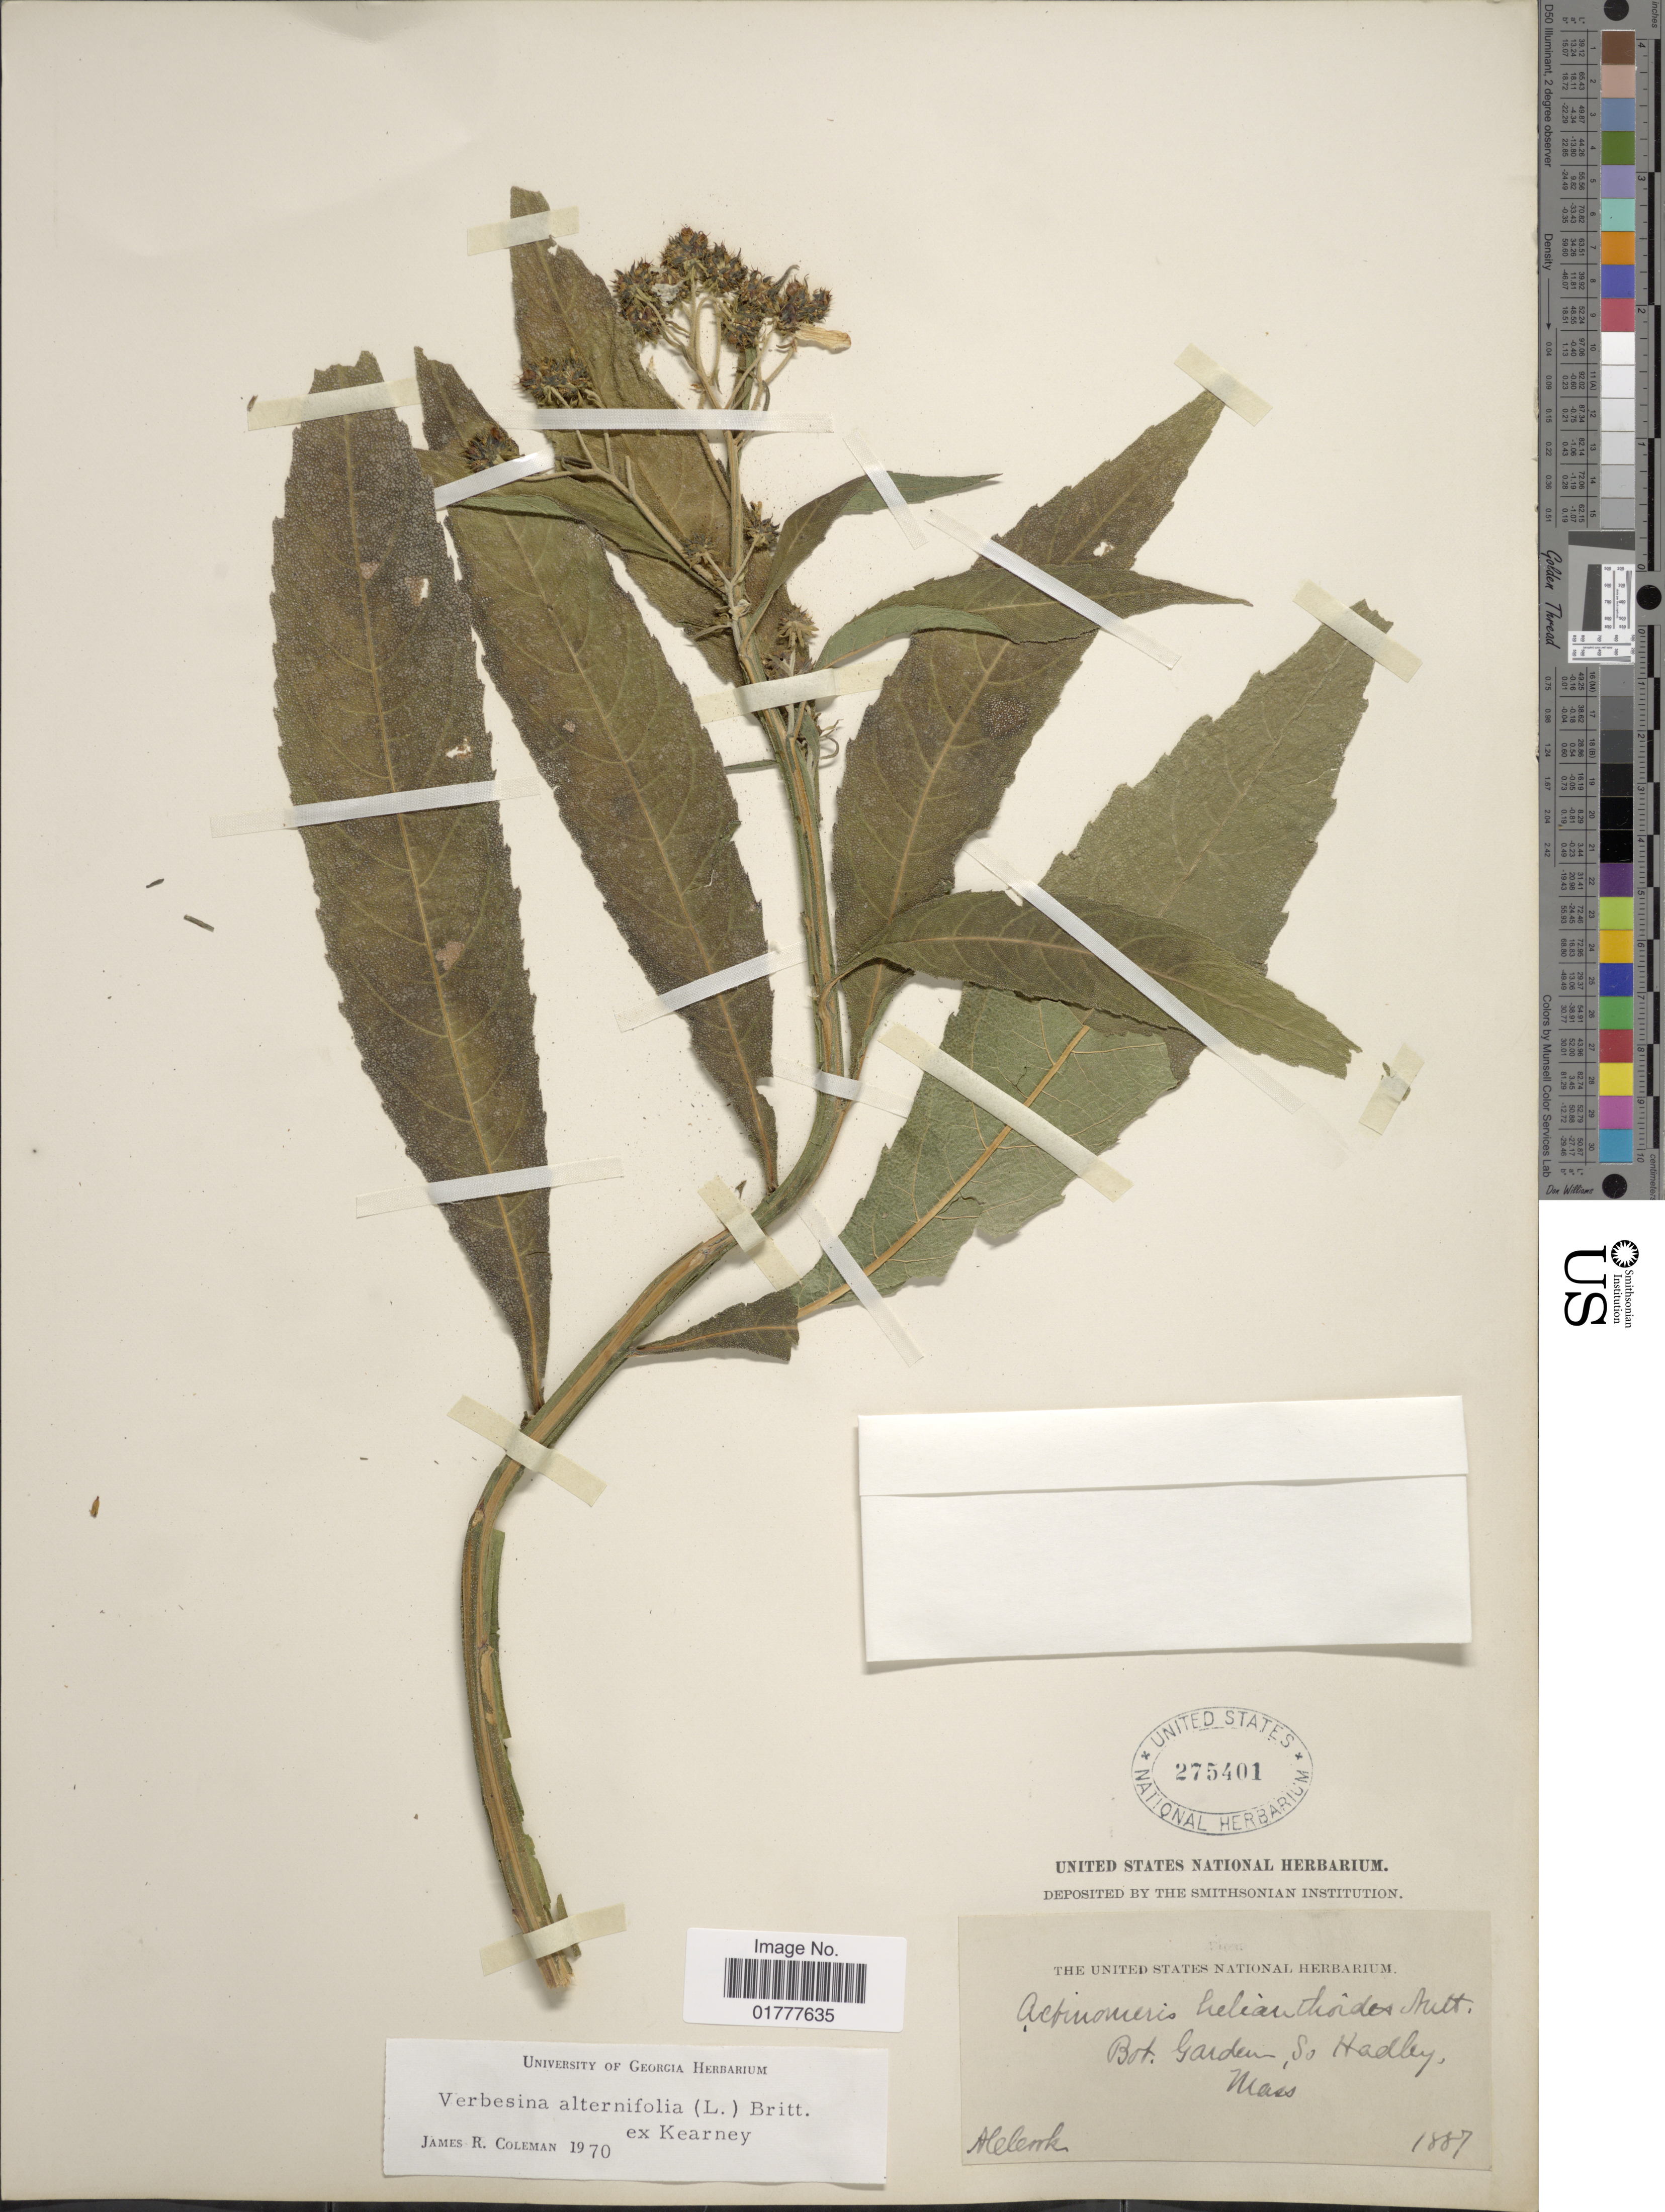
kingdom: Plantae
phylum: Tracheophyta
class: Magnoliopsida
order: Asterales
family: Asteraceae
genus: Actinomeris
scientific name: Actinomeris alternifolia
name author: (L.) DC.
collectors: A. Cook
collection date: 1887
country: United States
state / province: Massachusetts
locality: Bot. Garden, So. Hadley. Mass.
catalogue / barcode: US 275401